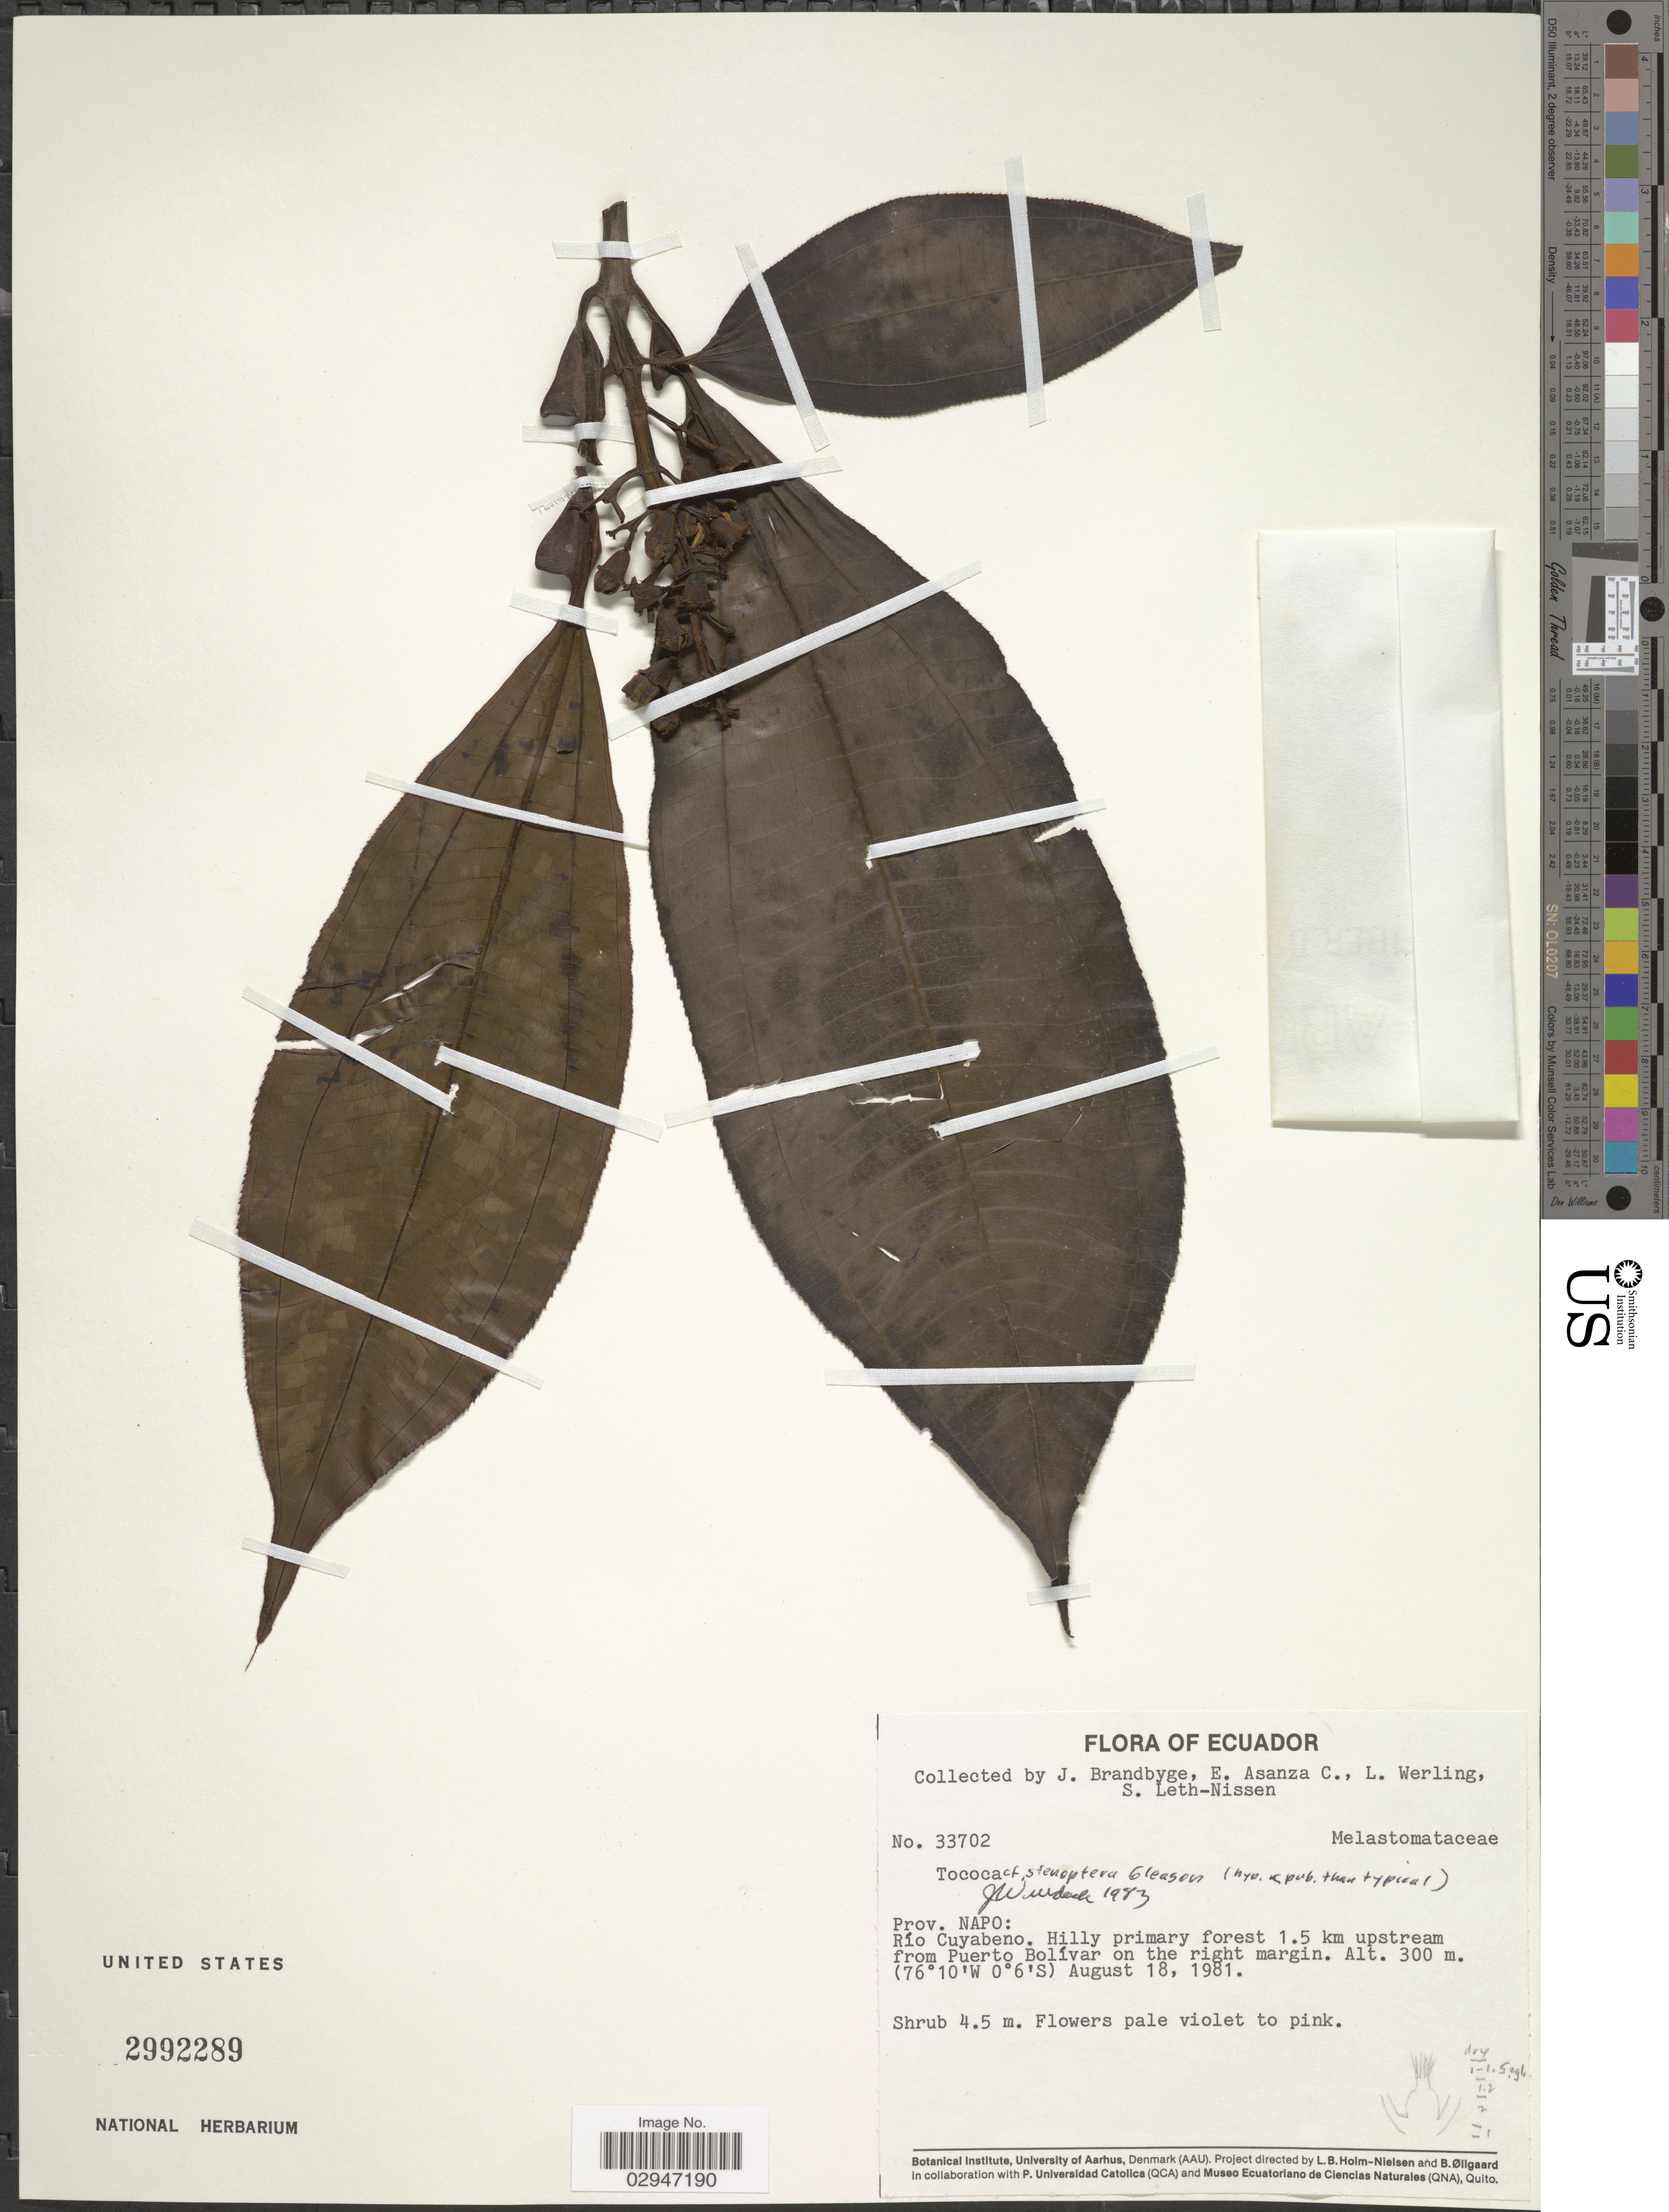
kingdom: Plantae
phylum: Tracheophyta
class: Magnoliopsida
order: Myrtales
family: Melastomataceae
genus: Tococa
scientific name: Tococa stenoptera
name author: Gleason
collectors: J. Brandbyge, E. Asanza C., L. Werling & S. Leth-Nissen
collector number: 33702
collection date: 1981-08-18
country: Ecuador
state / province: Napo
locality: Río Cuyabeno. Hilly primary forest 1.5 km upstream from Puerto Bolívar on the right margin.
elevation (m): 300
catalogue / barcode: US 2992289